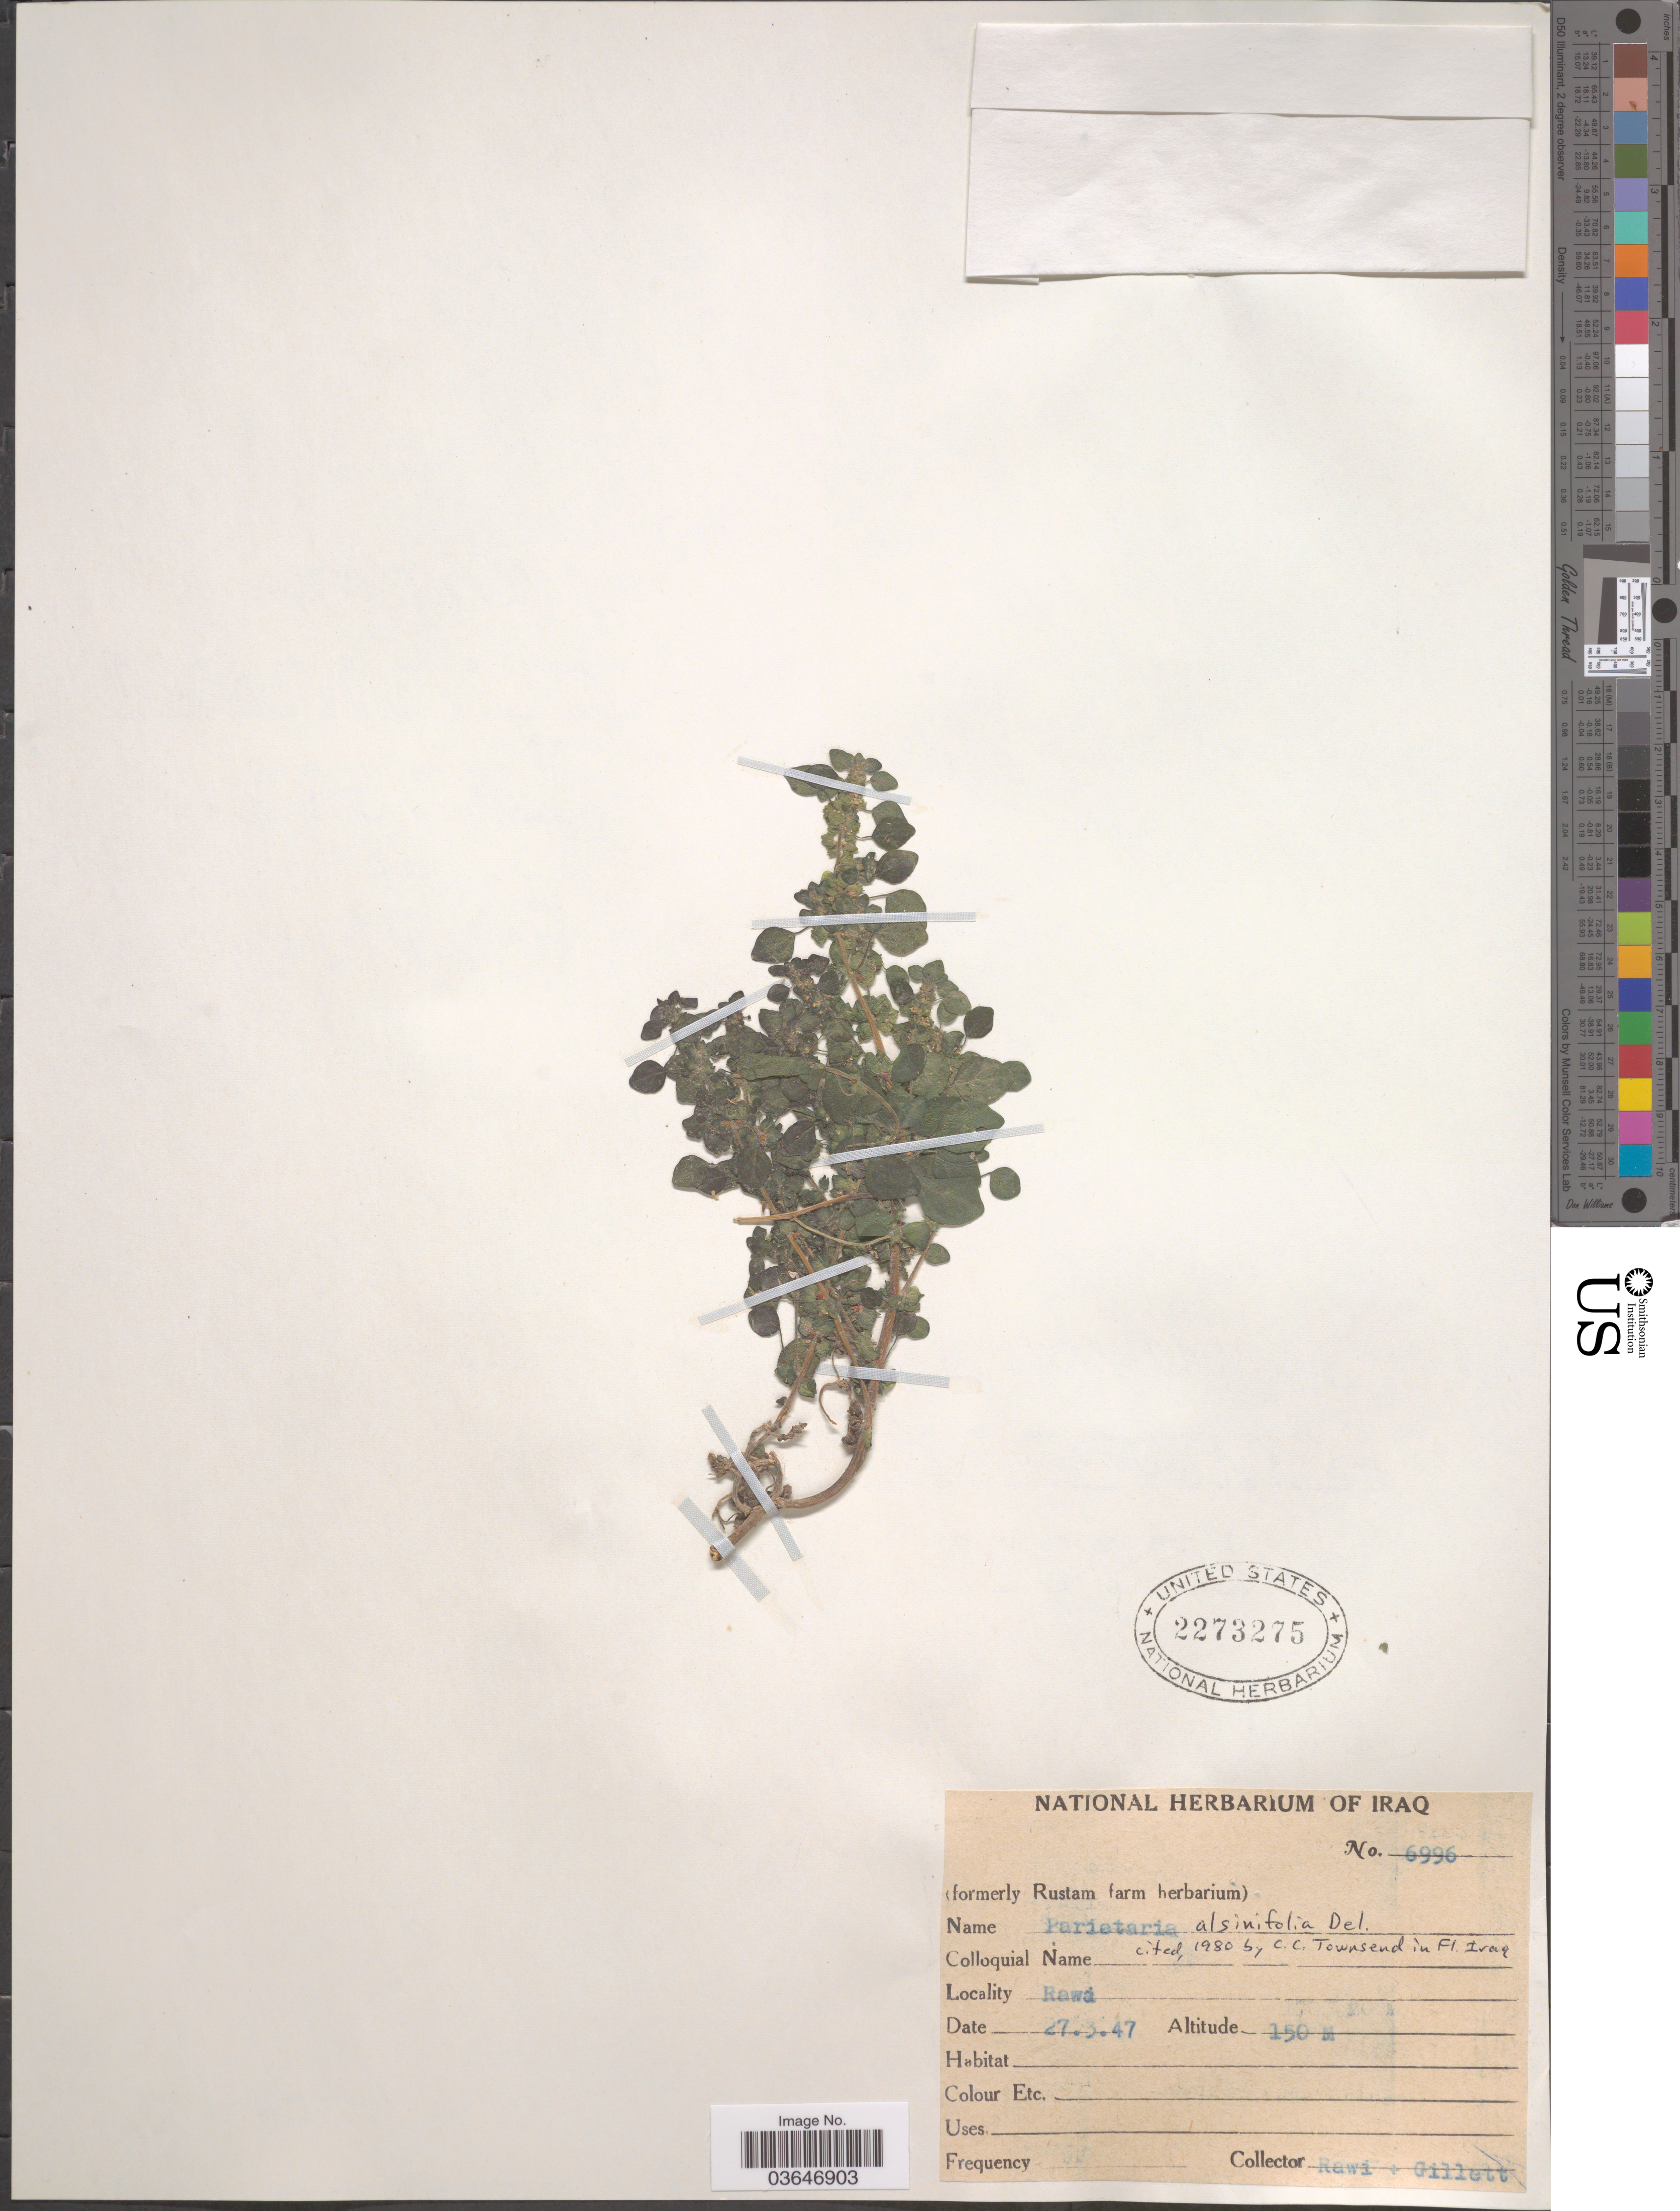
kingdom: Plantae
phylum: Tracheophyta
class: Magnoliopsida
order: Rosales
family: Urticaceae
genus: Parietaria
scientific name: Parietaria alsinifolia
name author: Delile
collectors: -. Rawi & Gillett, --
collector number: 6996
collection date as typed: Transcribed d/m/y: 27/3/47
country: Iraq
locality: Rawa.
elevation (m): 150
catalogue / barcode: US 2273275